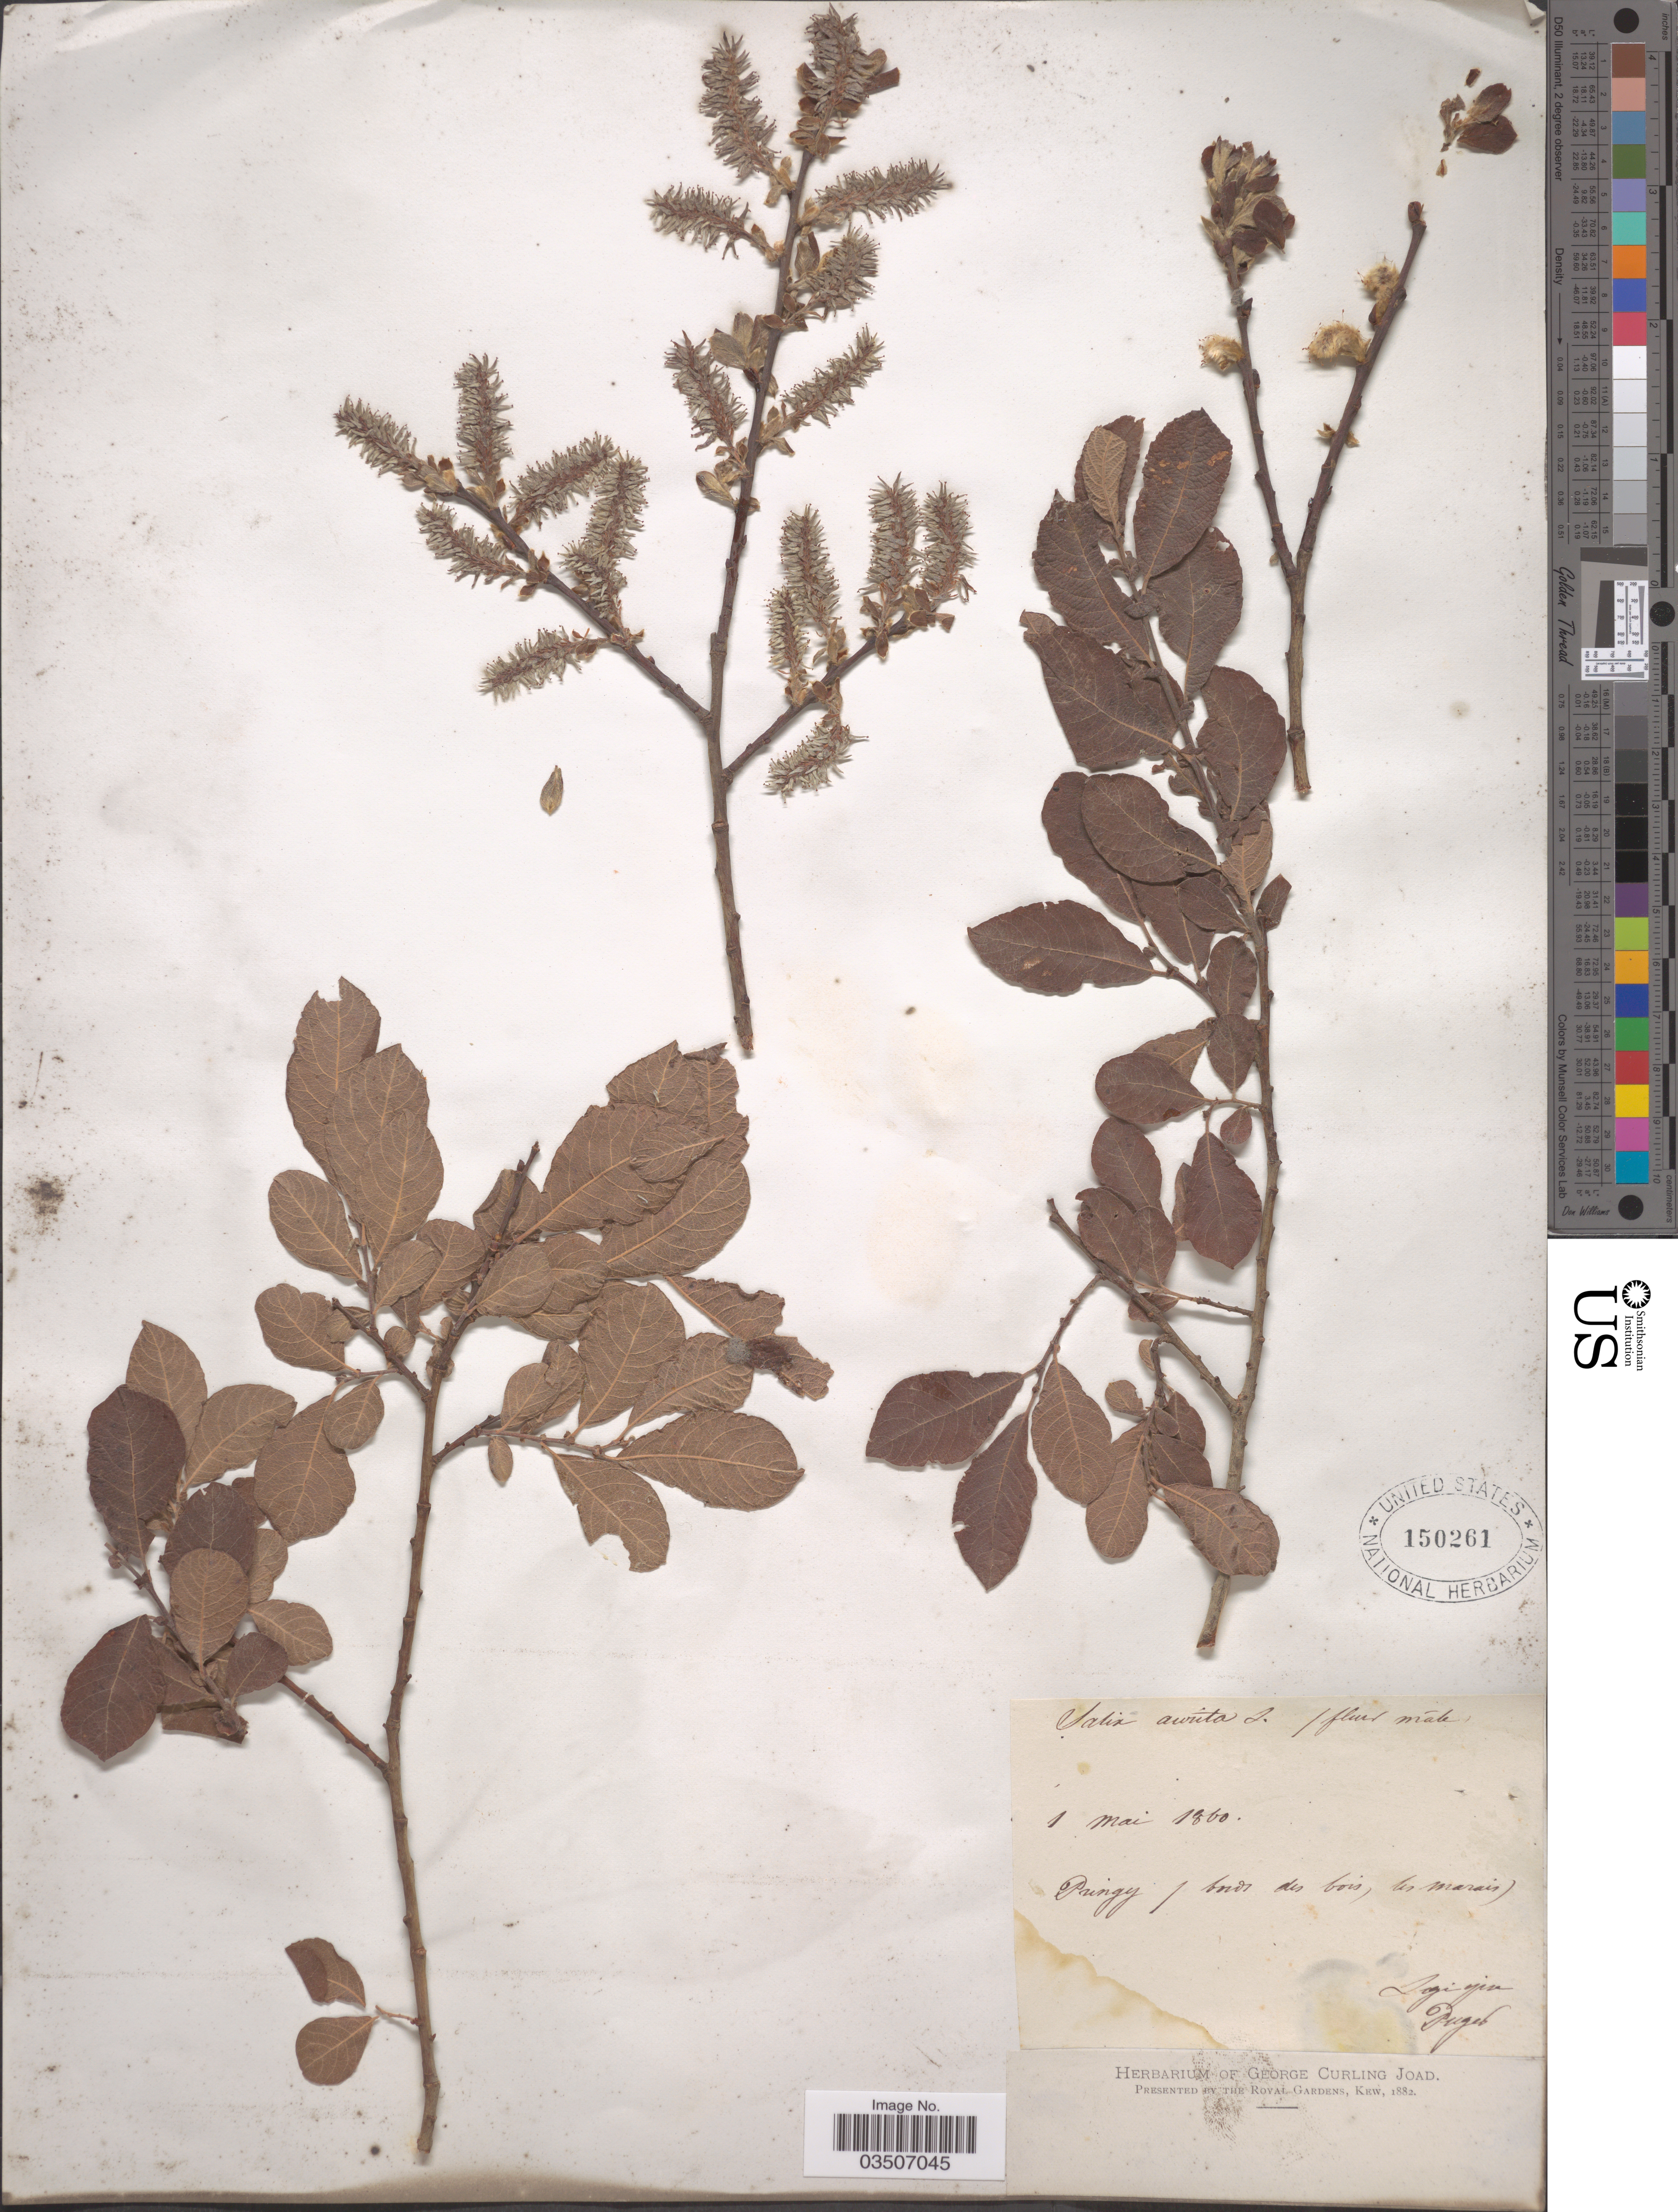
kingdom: Plantae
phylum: Tracheophyta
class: Magnoliopsida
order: Malpighiales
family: Salicaceae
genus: Salix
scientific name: Salix aurita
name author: L.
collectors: -. Puget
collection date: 1860-05-01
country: France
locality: Pringy/ bords des bois, les marais).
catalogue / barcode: US 150261